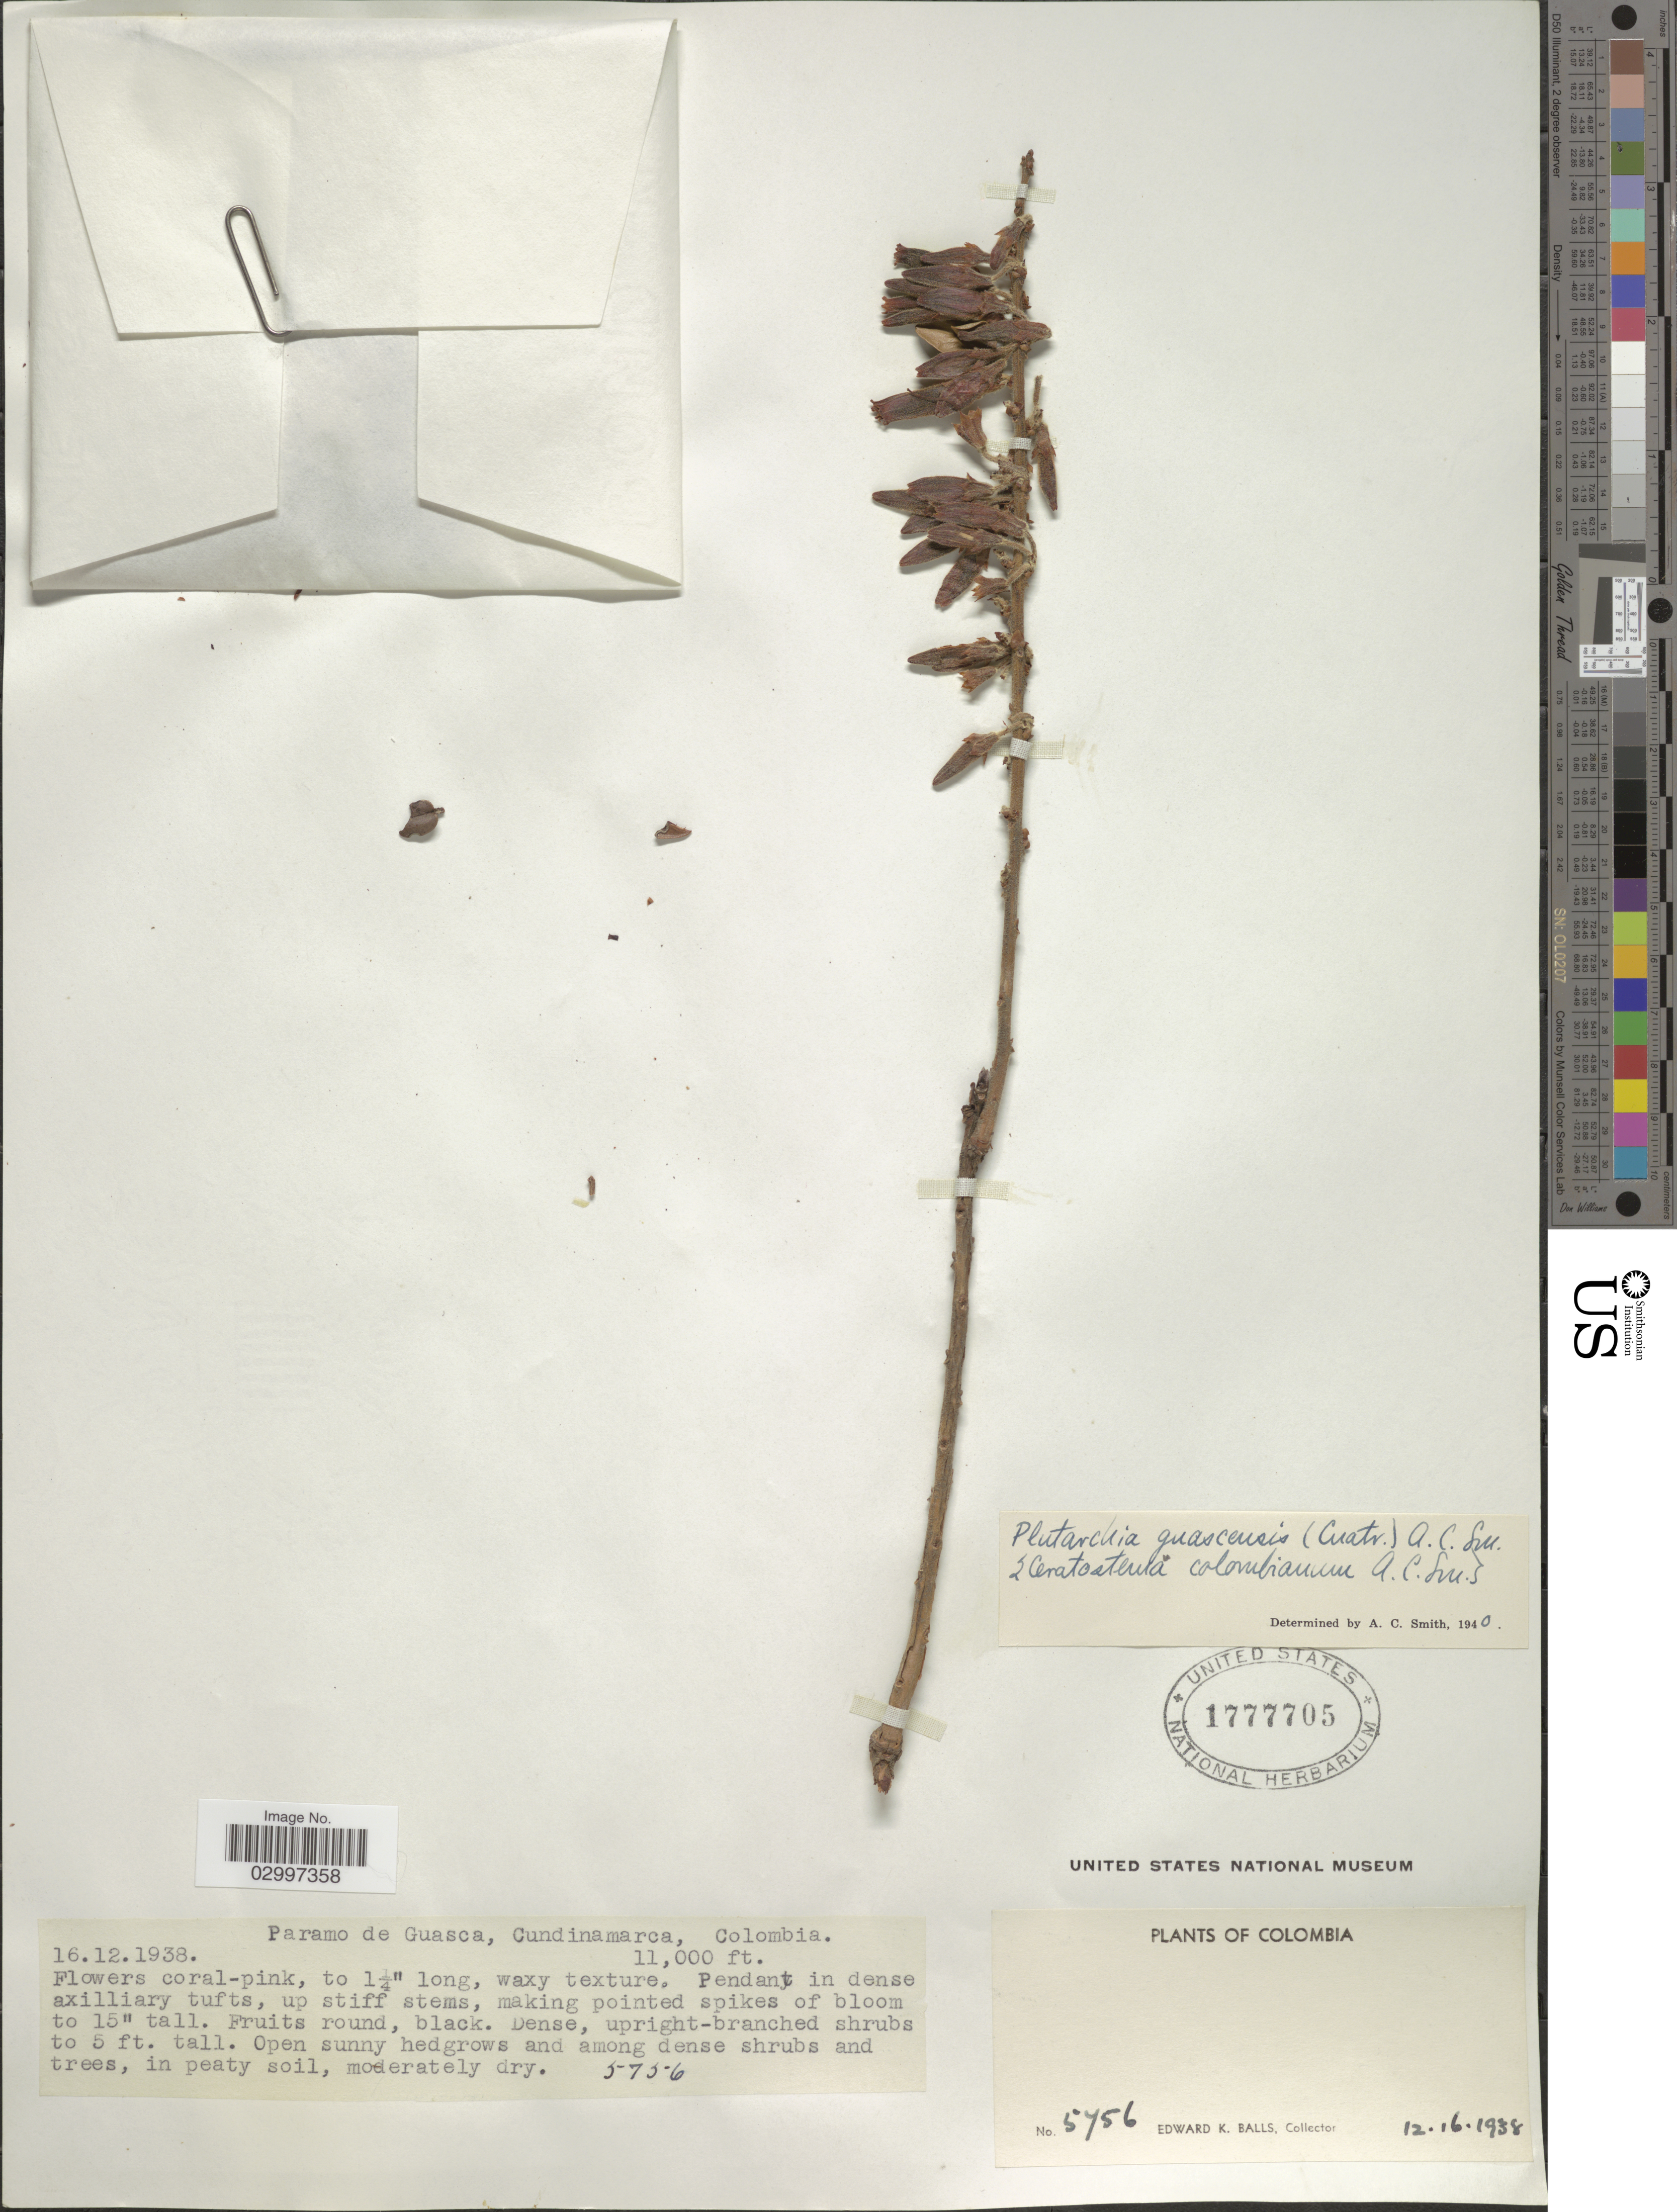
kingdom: Plantae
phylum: Tracheophyta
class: Magnoliopsida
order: Ericales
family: Ericaceae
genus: Plutarchia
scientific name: Plutarchia guascensis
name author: (Cuatrec.) A.C. Sm.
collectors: E. K. Balls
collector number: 5756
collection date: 1938-12-16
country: Colombia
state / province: Cundinamarca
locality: Paramo de Guasca.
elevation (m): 3353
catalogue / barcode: US 1777705